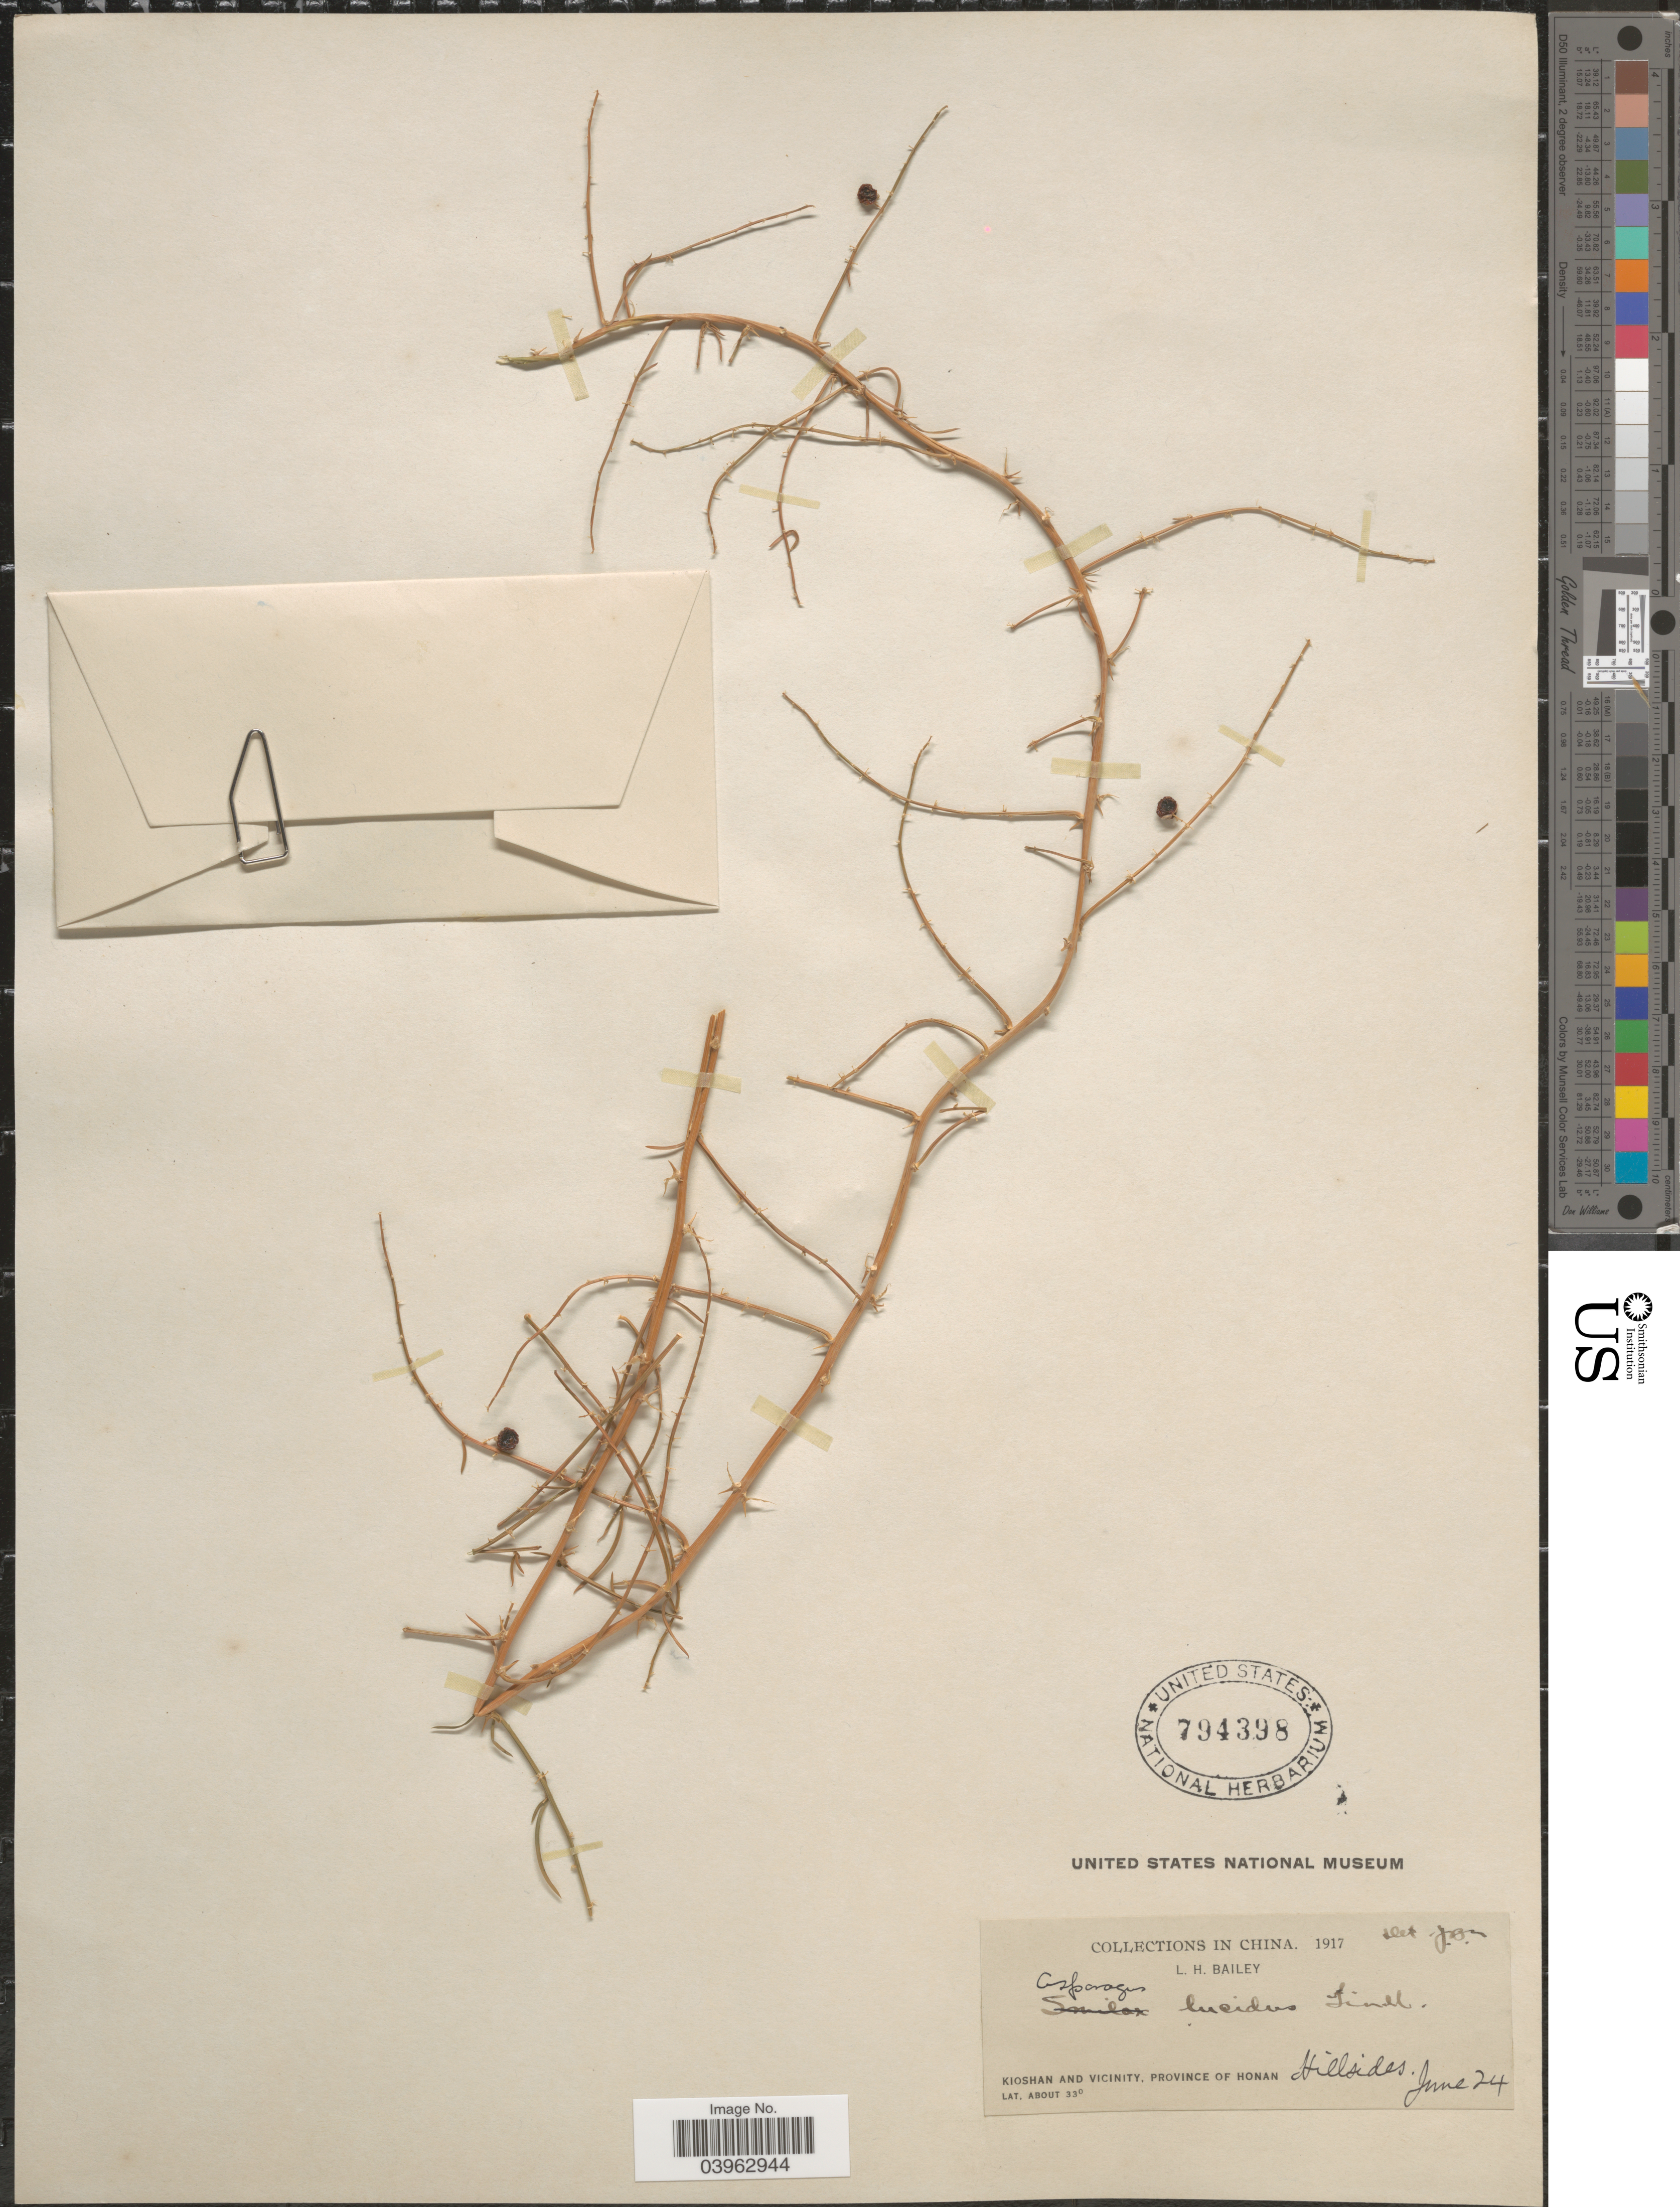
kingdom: Plantae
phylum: Tracheophyta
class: Liliopsida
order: Asparagales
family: Asparagaceae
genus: Asparagus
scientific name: Asparagus lucidus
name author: Lindl.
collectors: L. H. Bailey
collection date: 1917-06-24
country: China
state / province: Henan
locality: Kioshan and vicinity, Province of Honan.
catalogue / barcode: US 794398